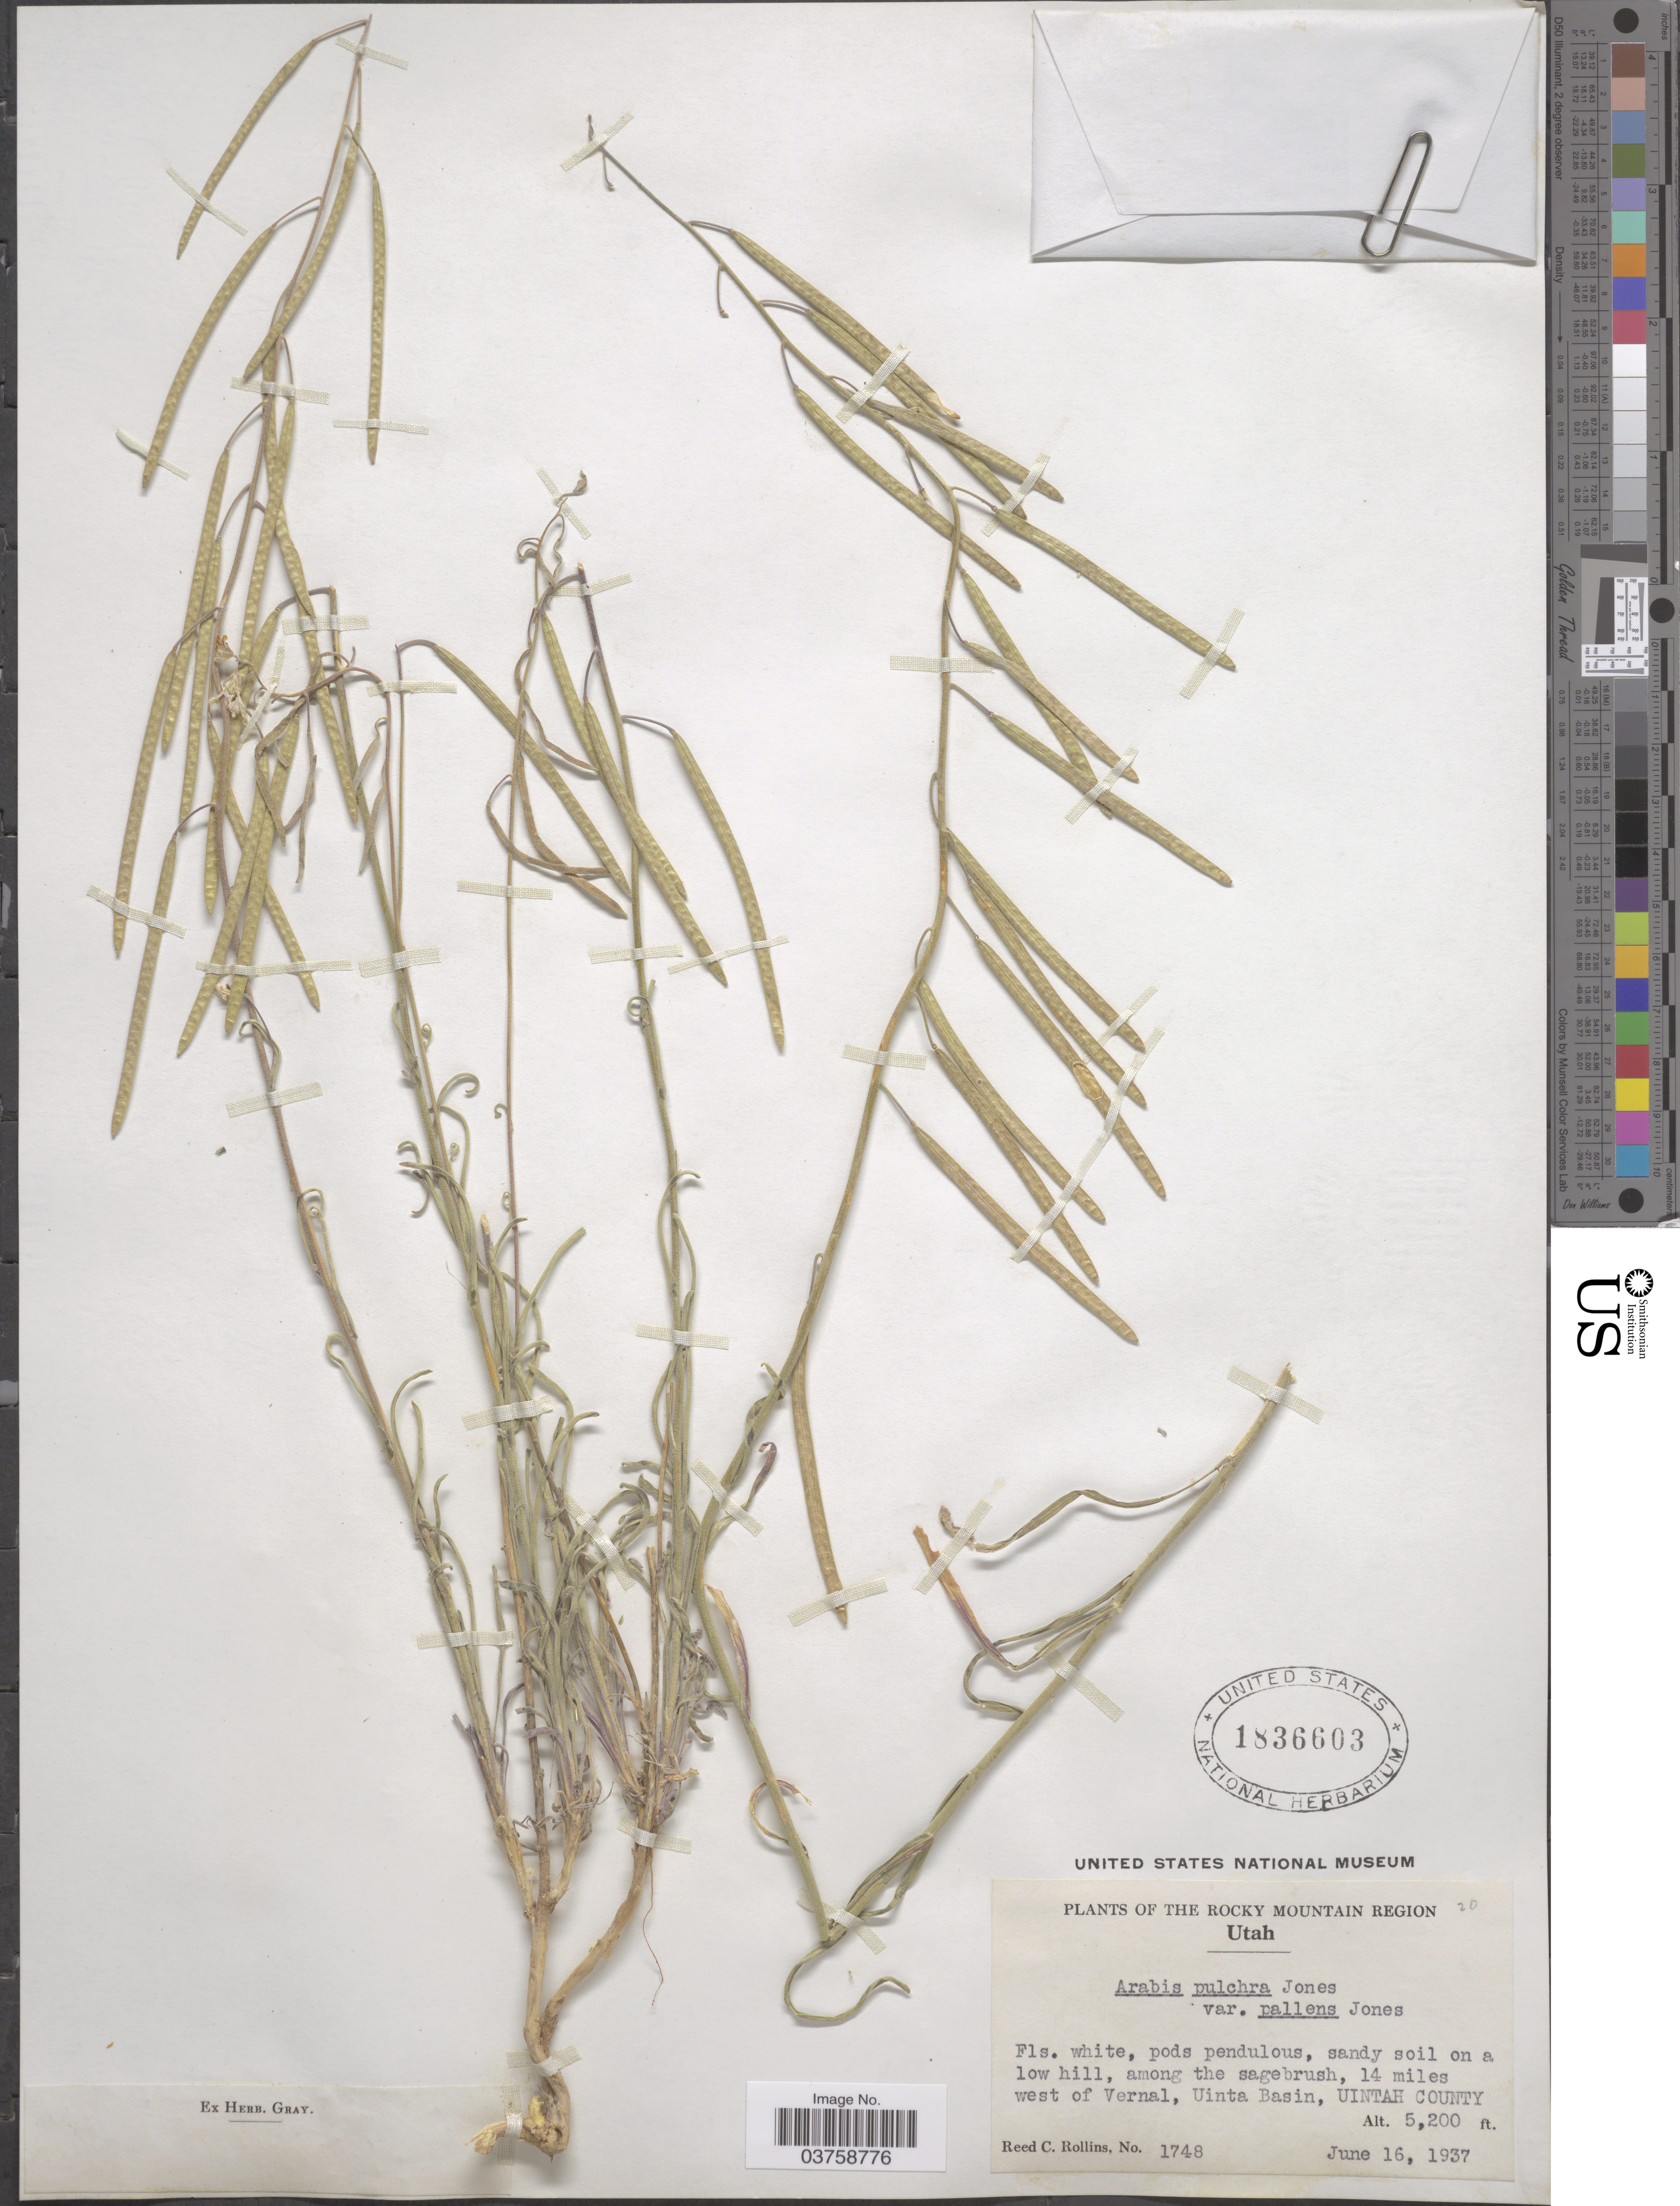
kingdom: Plantae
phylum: Tracheophyta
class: Magnoliopsida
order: Brassicales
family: Brassicaceae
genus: Arabis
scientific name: Arabis pulchra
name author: M.E. Jones ex S. Watson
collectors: R. C. Rollins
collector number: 1748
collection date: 1937-06-16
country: United States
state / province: Utah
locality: The Rocky Mountain Region. 14 miles west of Vernal, Uinta Basin, Uintah County.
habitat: sandy soil on a low hill; among the sagebrush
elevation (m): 1585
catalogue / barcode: US 1836603